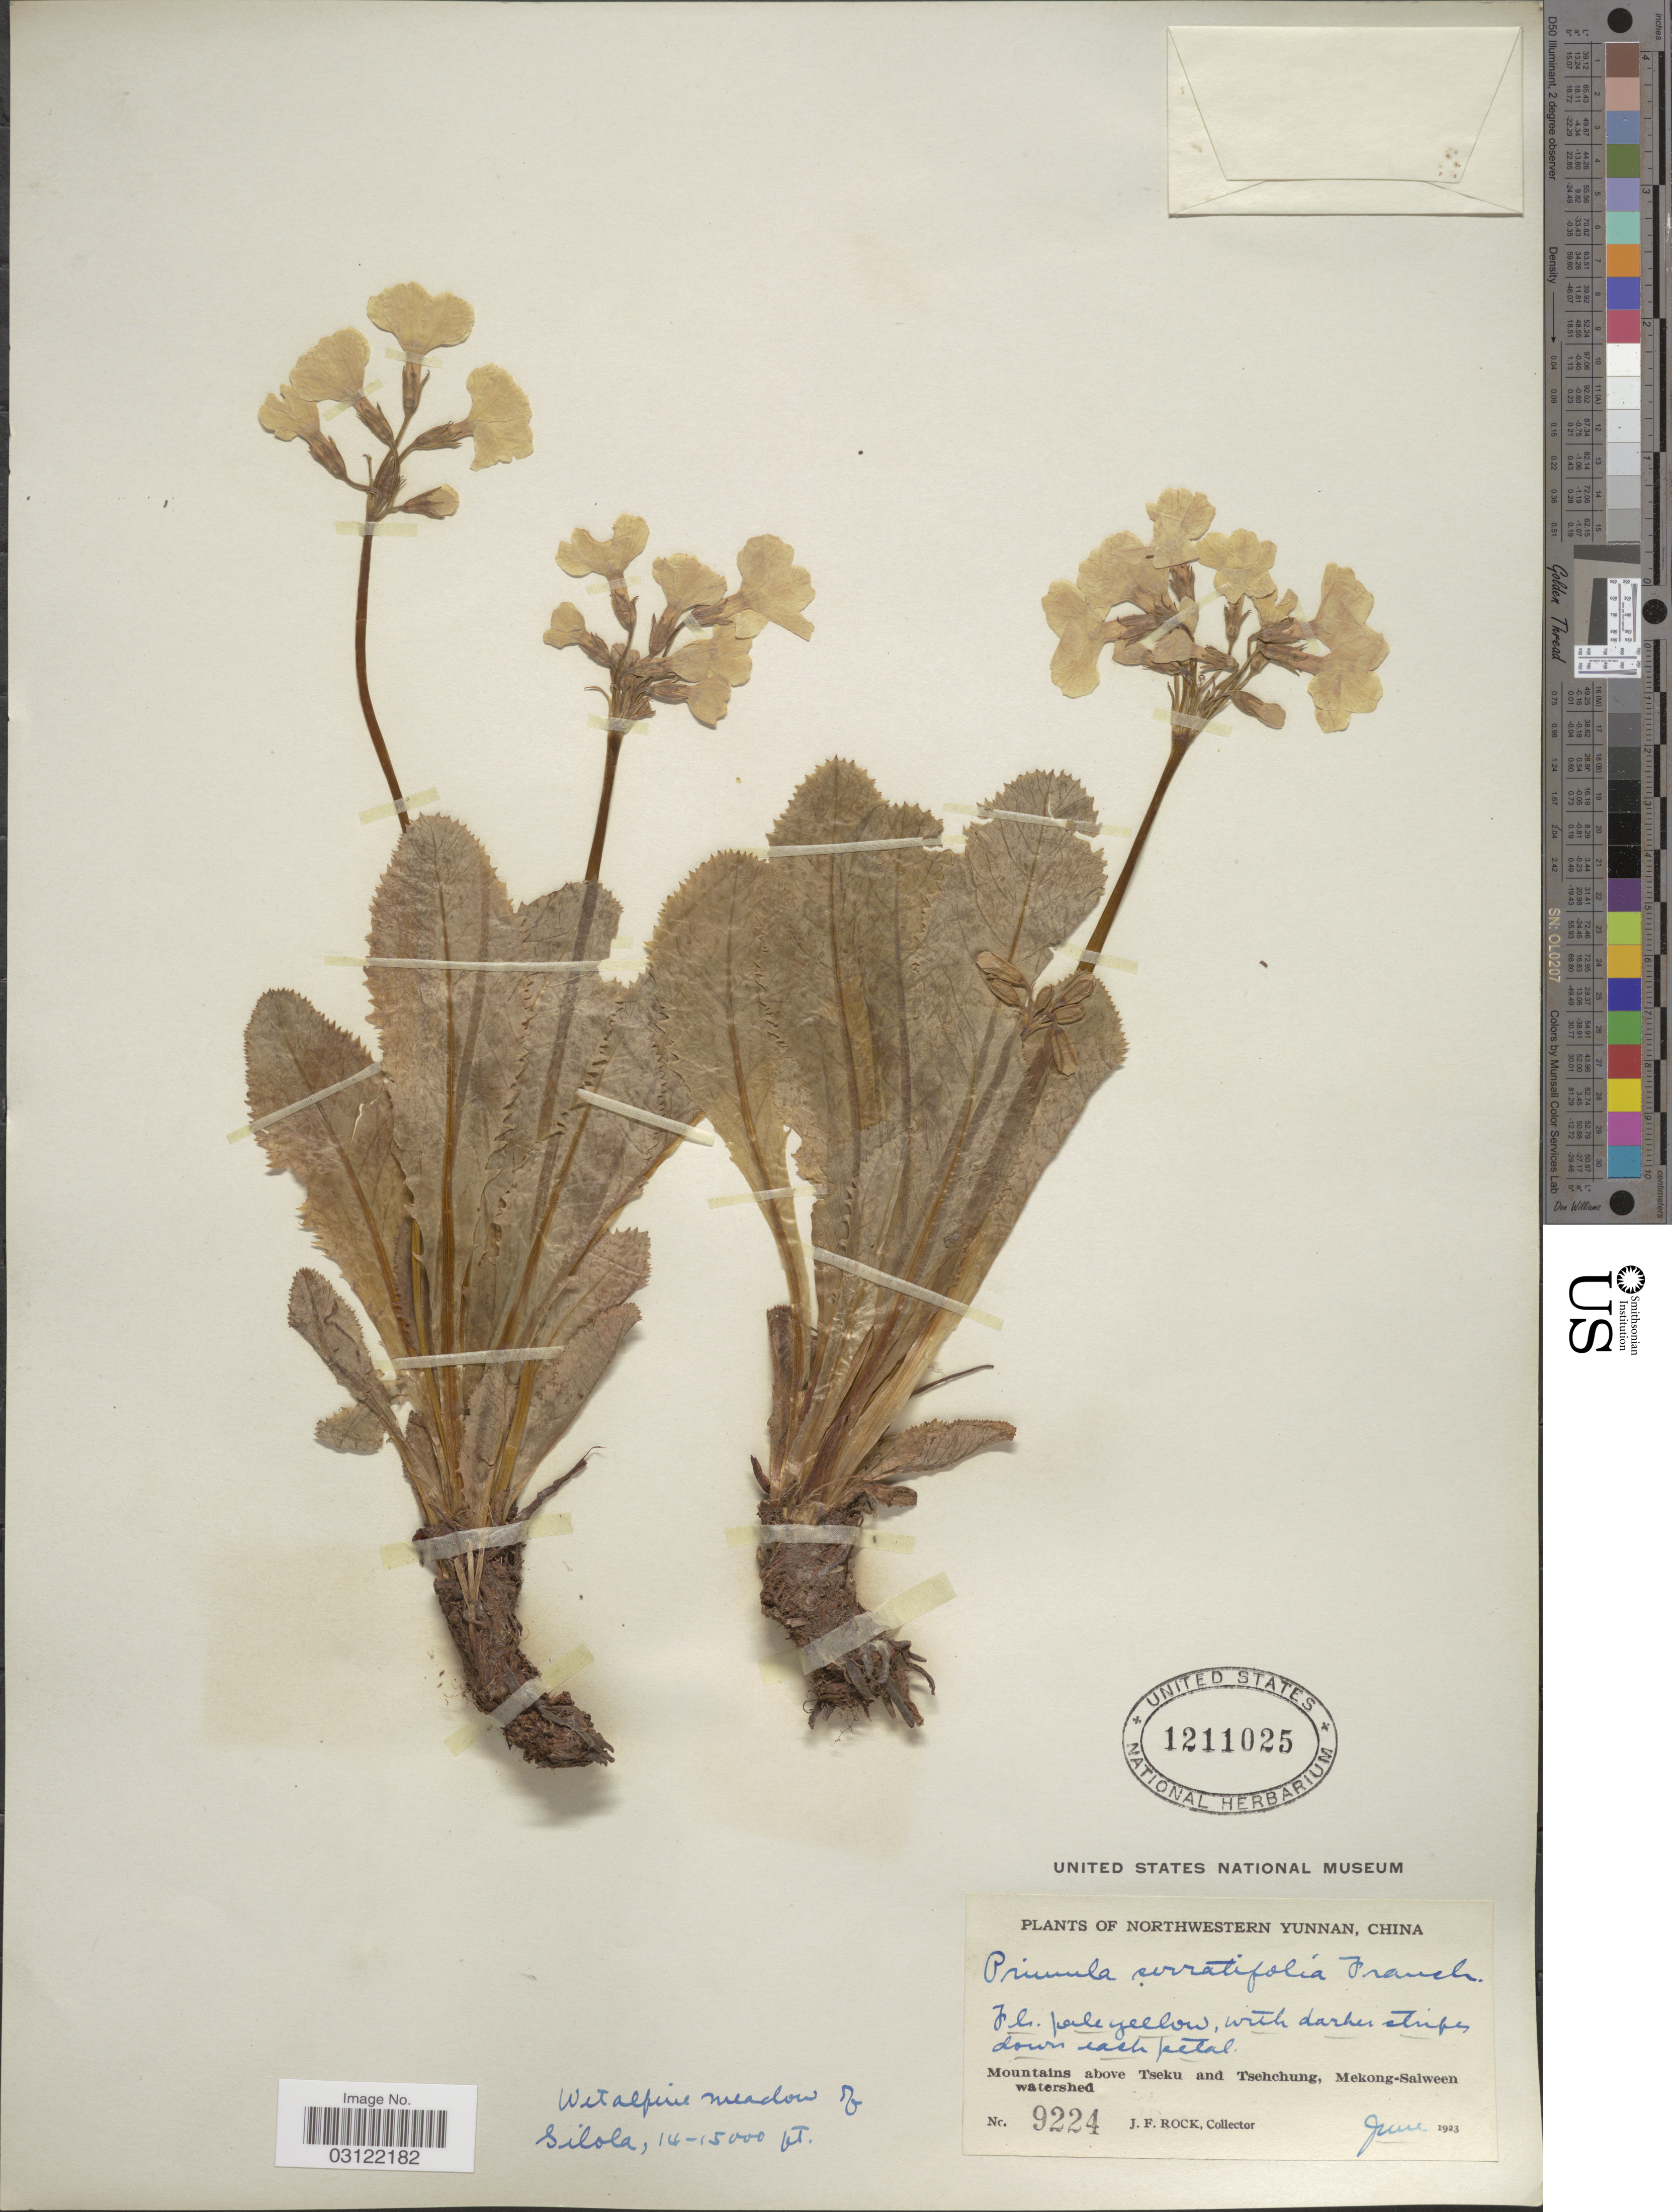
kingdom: Plantae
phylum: Tracheophyta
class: Magnoliopsida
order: Ericales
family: Primulaceae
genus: Primula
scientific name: Primula serratifolia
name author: Franch.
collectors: J. Rock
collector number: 9224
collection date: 1923-06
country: China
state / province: Yunnan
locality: Northwestern Yunnan. Mountains above Tseku and Tsehchung, Mekong-Salween watershed. Wet alpine meadow of Silola.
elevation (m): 4267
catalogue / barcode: US 1211025